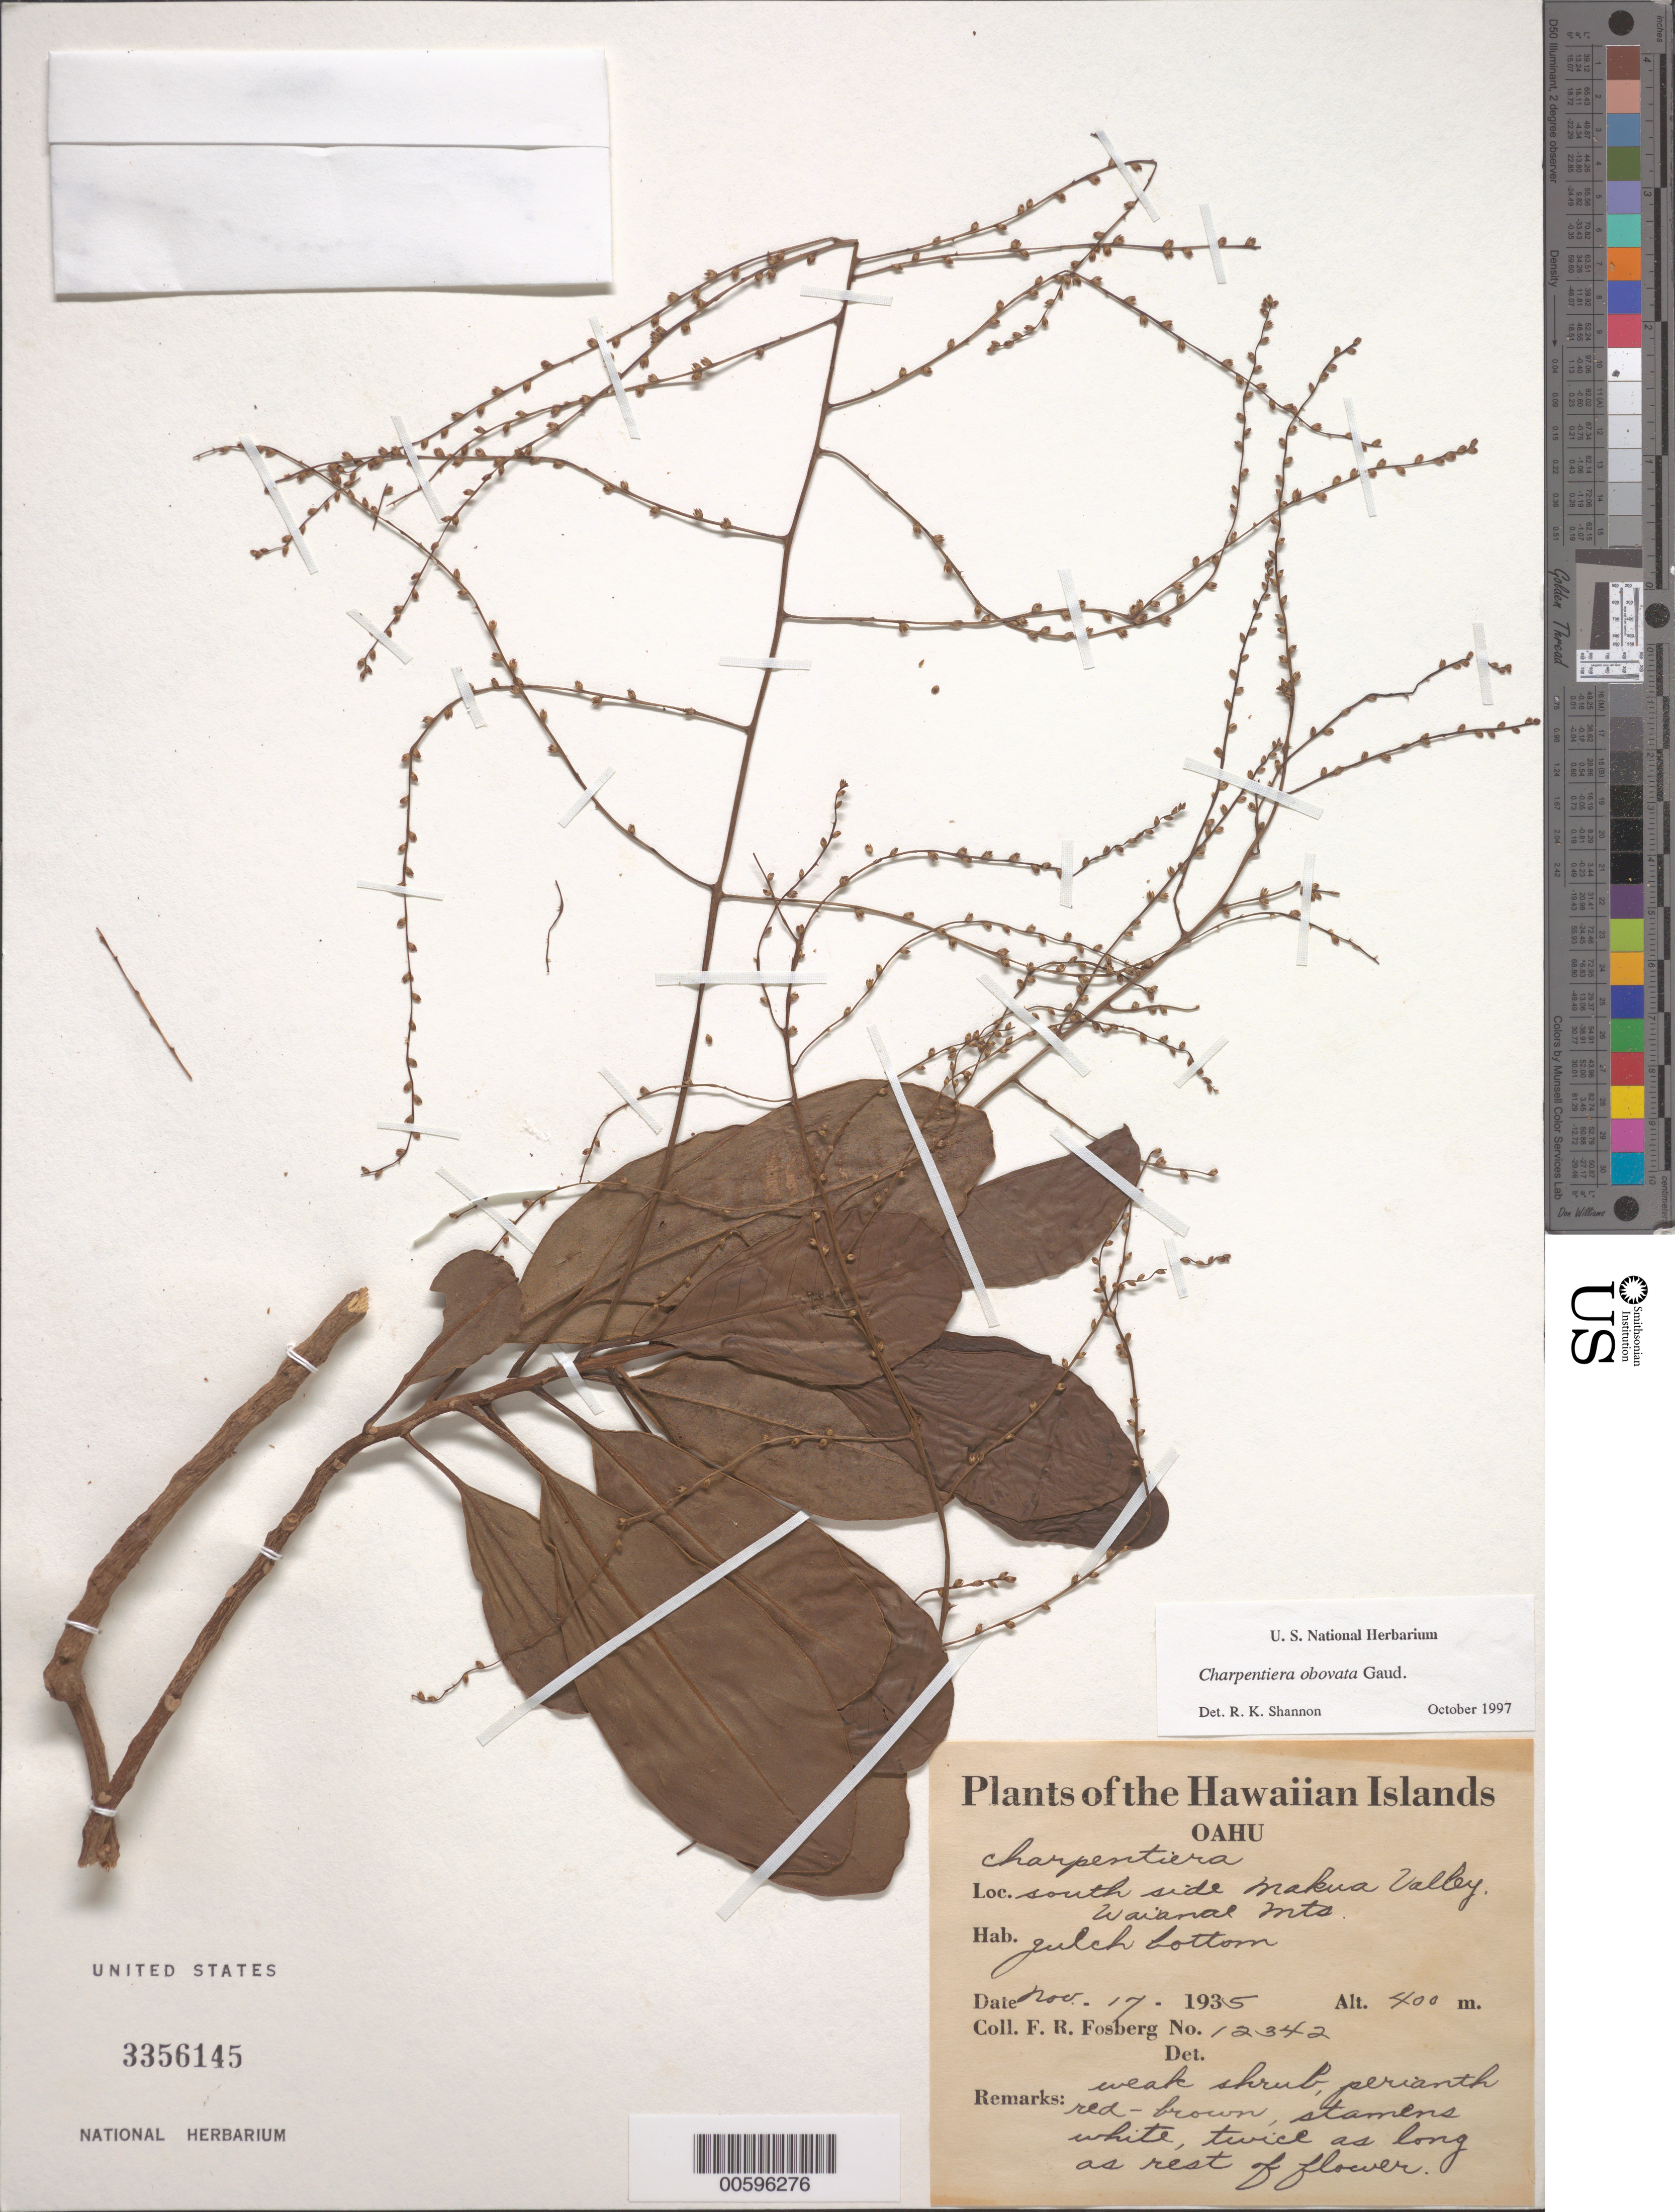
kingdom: Plantae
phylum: Tracheophyta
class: Magnoliopsida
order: Caryophyllales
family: Amaranthaceae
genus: Charpentiera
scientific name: Charpentiera obovata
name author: Gaudich.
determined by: Shannon, R. K., (UNITED STATES)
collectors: F. R. Fosberg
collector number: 12342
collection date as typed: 17 Nov 1935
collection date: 1935-11-17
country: United States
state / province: Hawaii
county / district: Honolulu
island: Oahu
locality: S side Makua Valley, Waianae Mts.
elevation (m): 400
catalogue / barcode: US 3356145